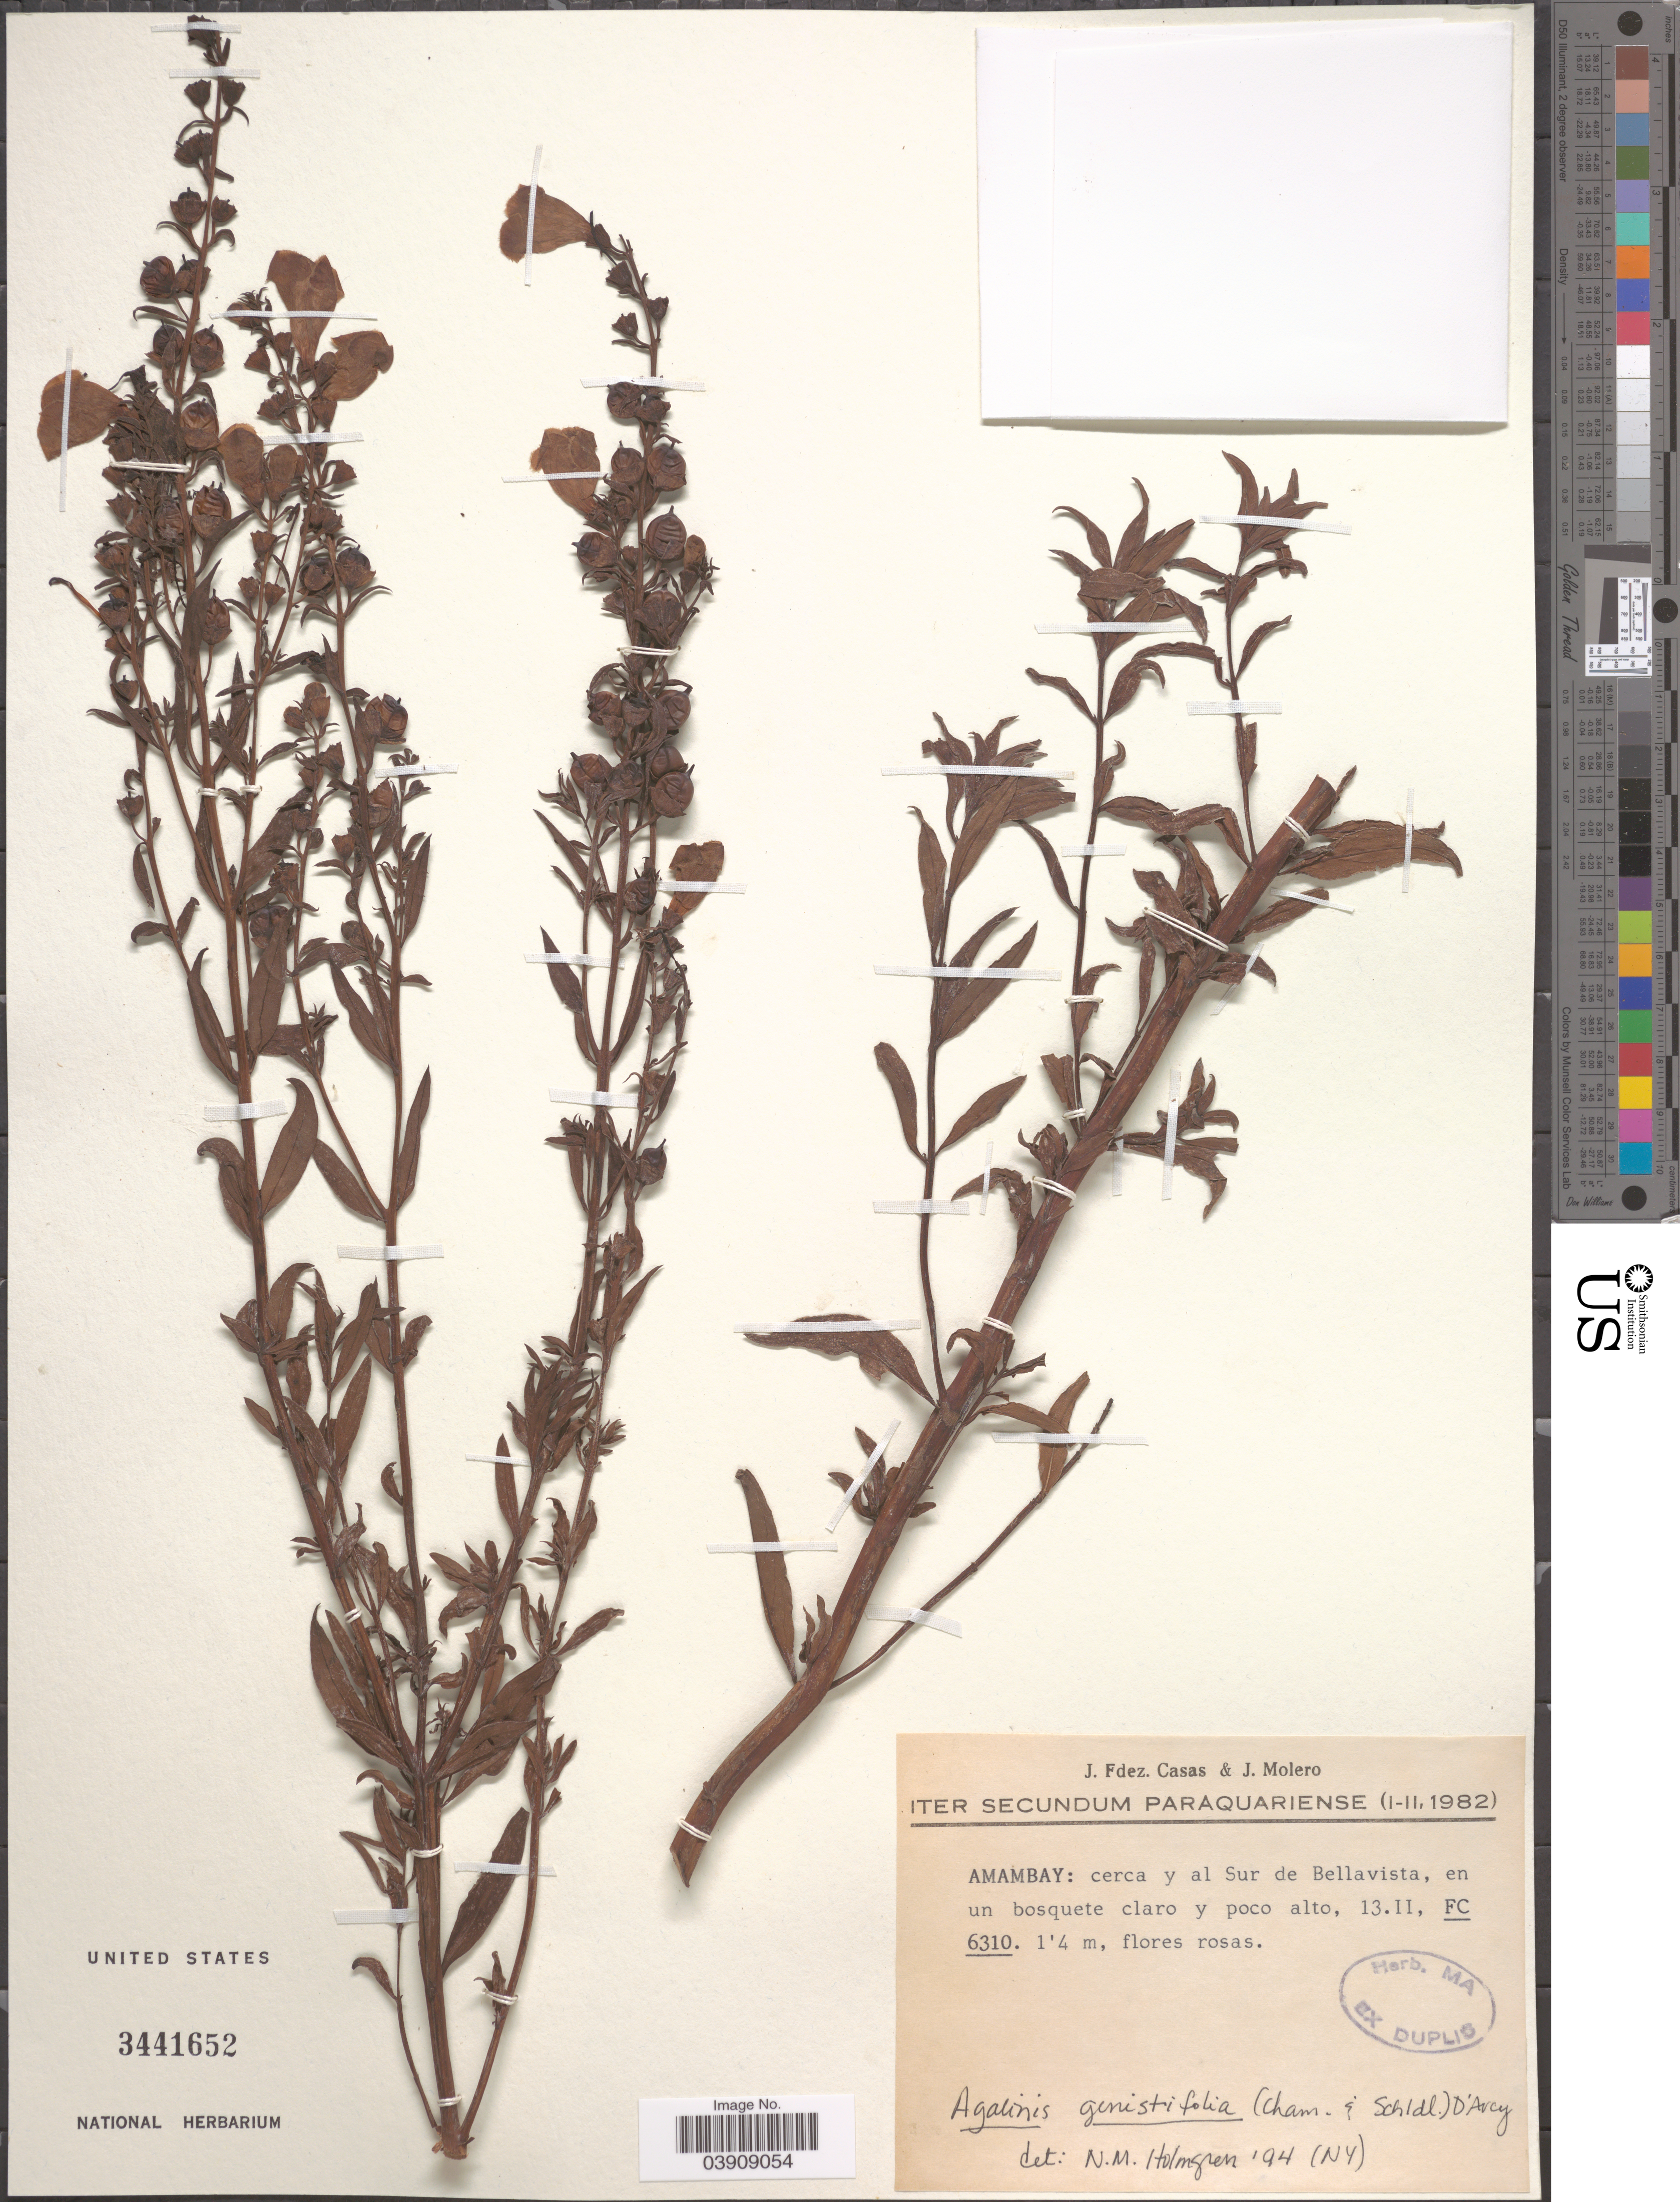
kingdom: Plantae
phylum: Tracheophyta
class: Magnoliopsida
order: Lamiales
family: Orobanchaceae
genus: Agalinis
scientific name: Agalinis genistifolia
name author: (Cham. & Schltdl.) D'Arcy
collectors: J. Casas & J. Molero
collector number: FC6310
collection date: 1982-02-13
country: Paraguay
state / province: Amambay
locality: Cerca y al Sur de Bellavista, en un bosquete claro y poco alto.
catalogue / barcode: US 3441652